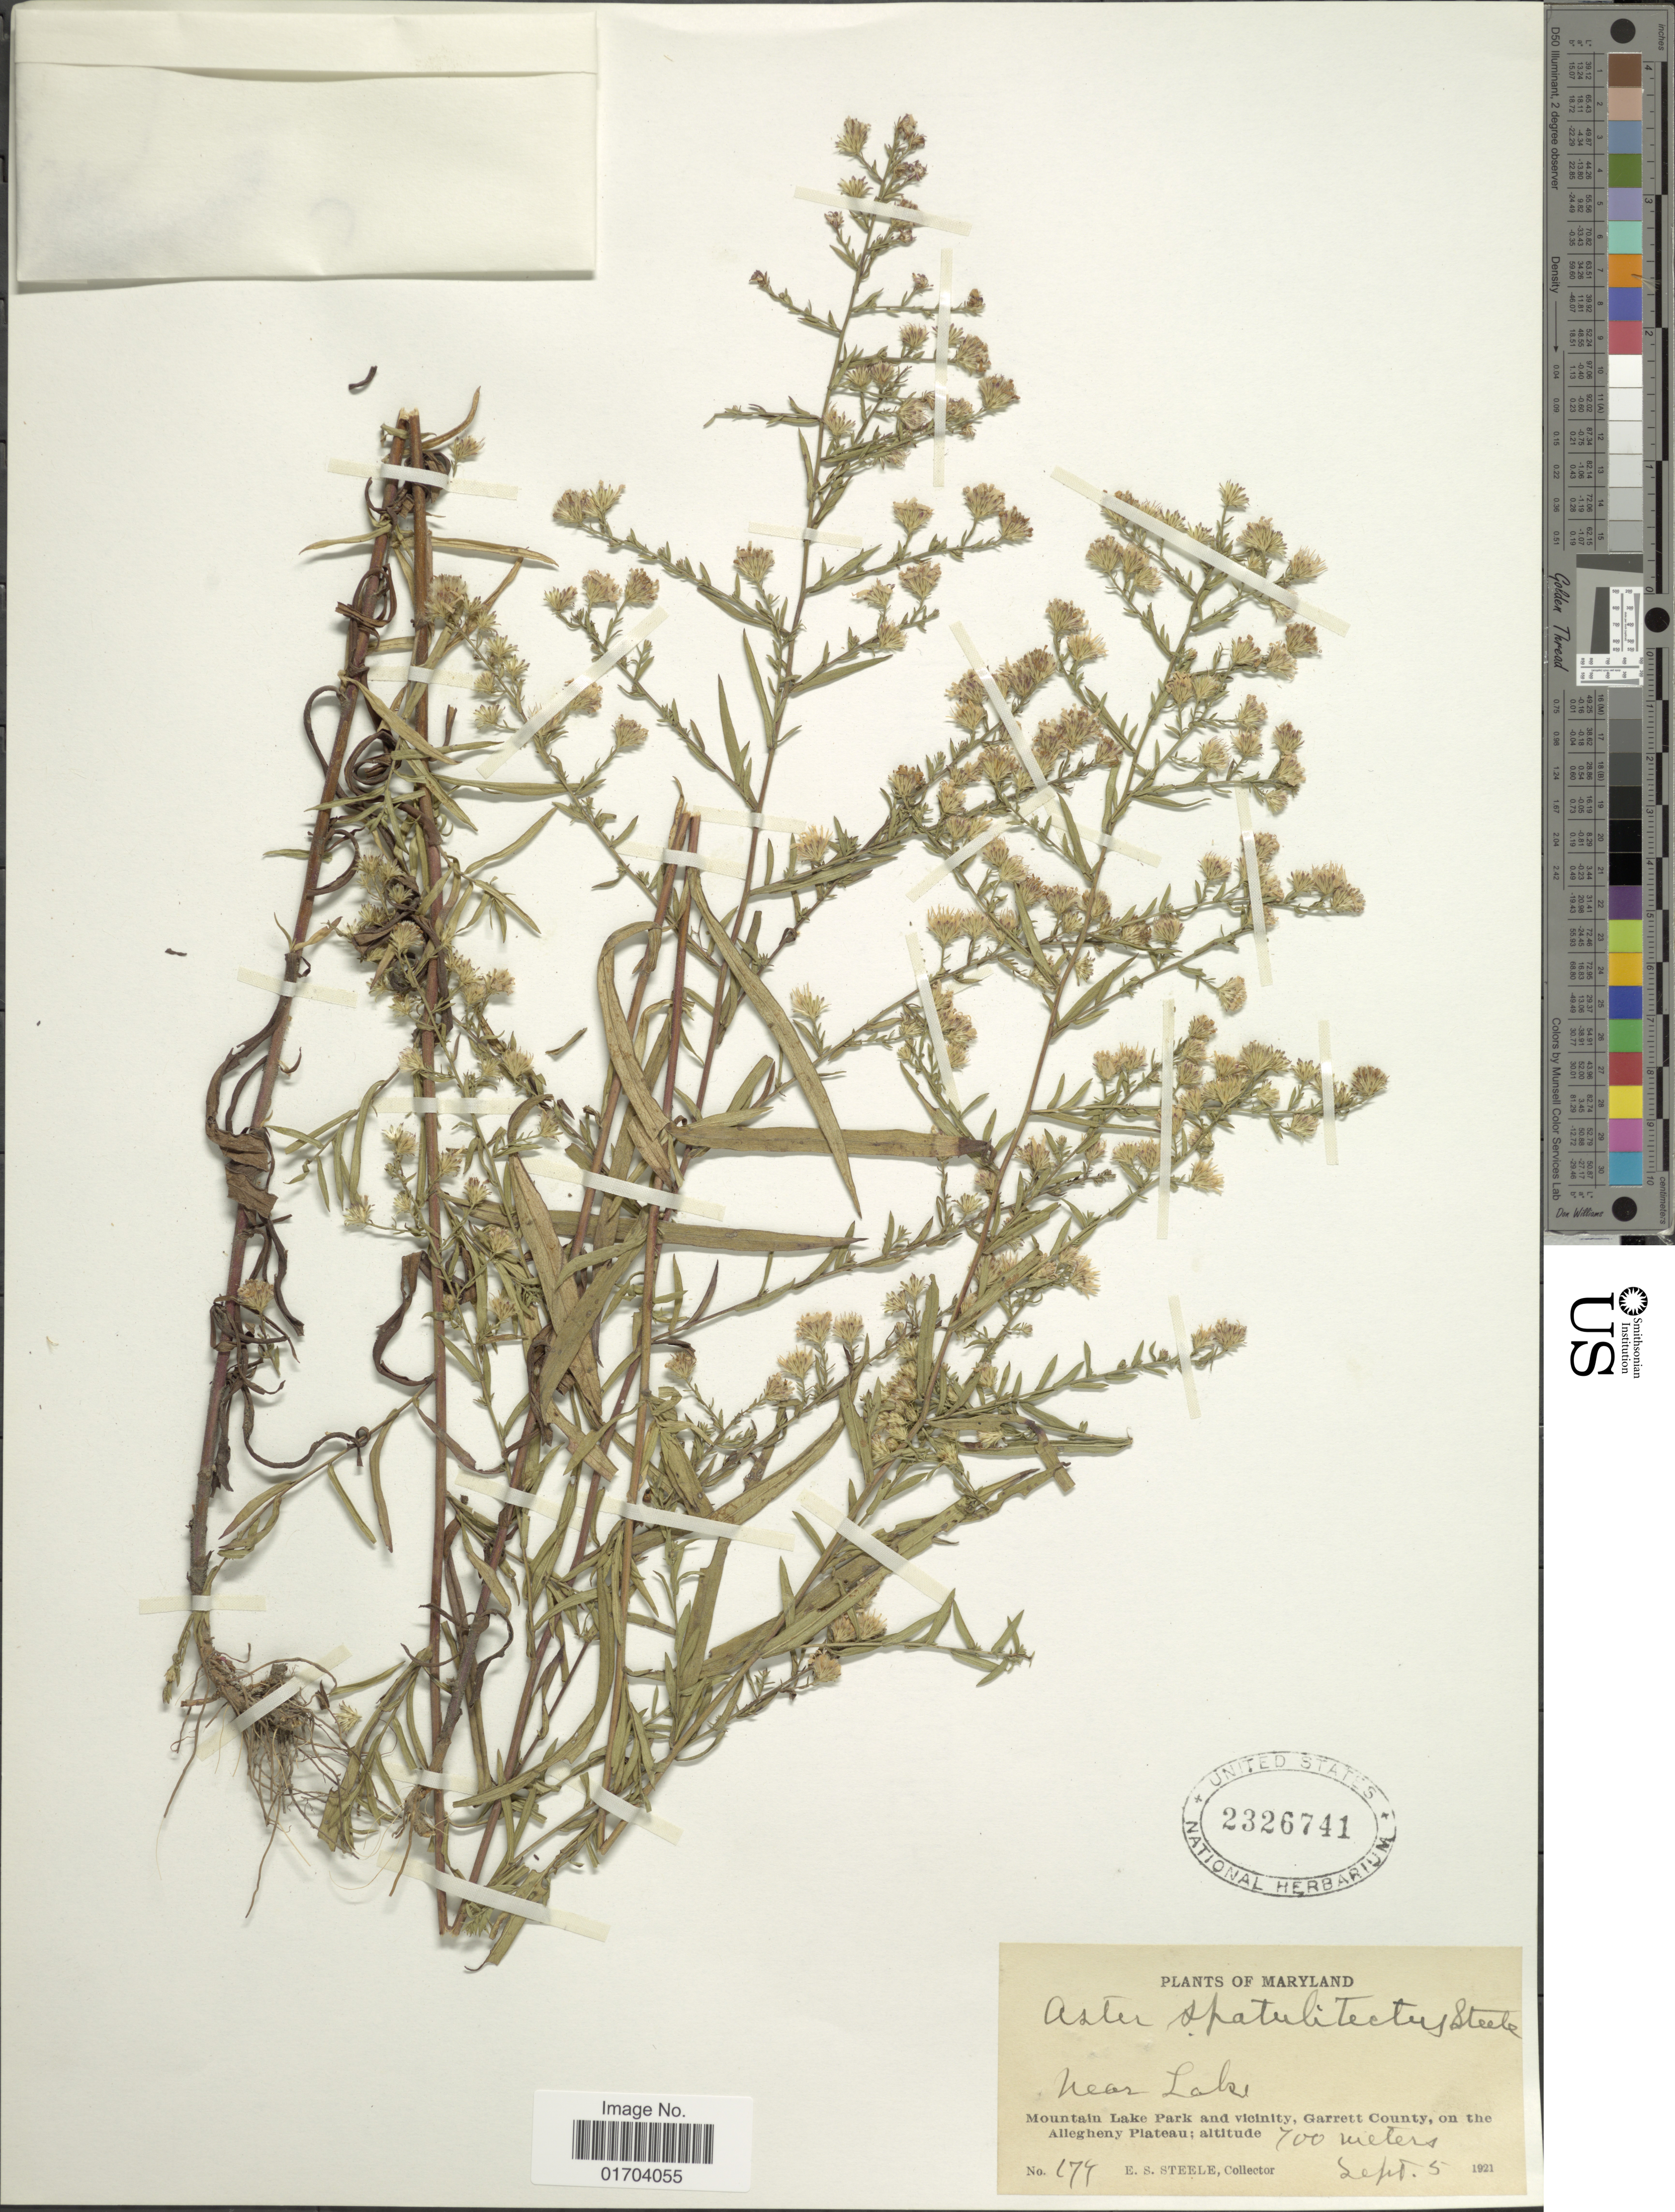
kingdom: Plantae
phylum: Tracheophyta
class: Magnoliopsida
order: Asterales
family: Asteraceae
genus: Aster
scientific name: Aster spatulitectus E.S. Steele sp. nov. ined.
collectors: E. Steele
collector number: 174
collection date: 1921-09-05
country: United States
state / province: Maryland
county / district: Garrett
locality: Near Lake, Mountain Lake Park and Vicinity, Garrett County, on the Allegheny Plateau.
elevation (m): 700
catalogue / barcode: US 2326741